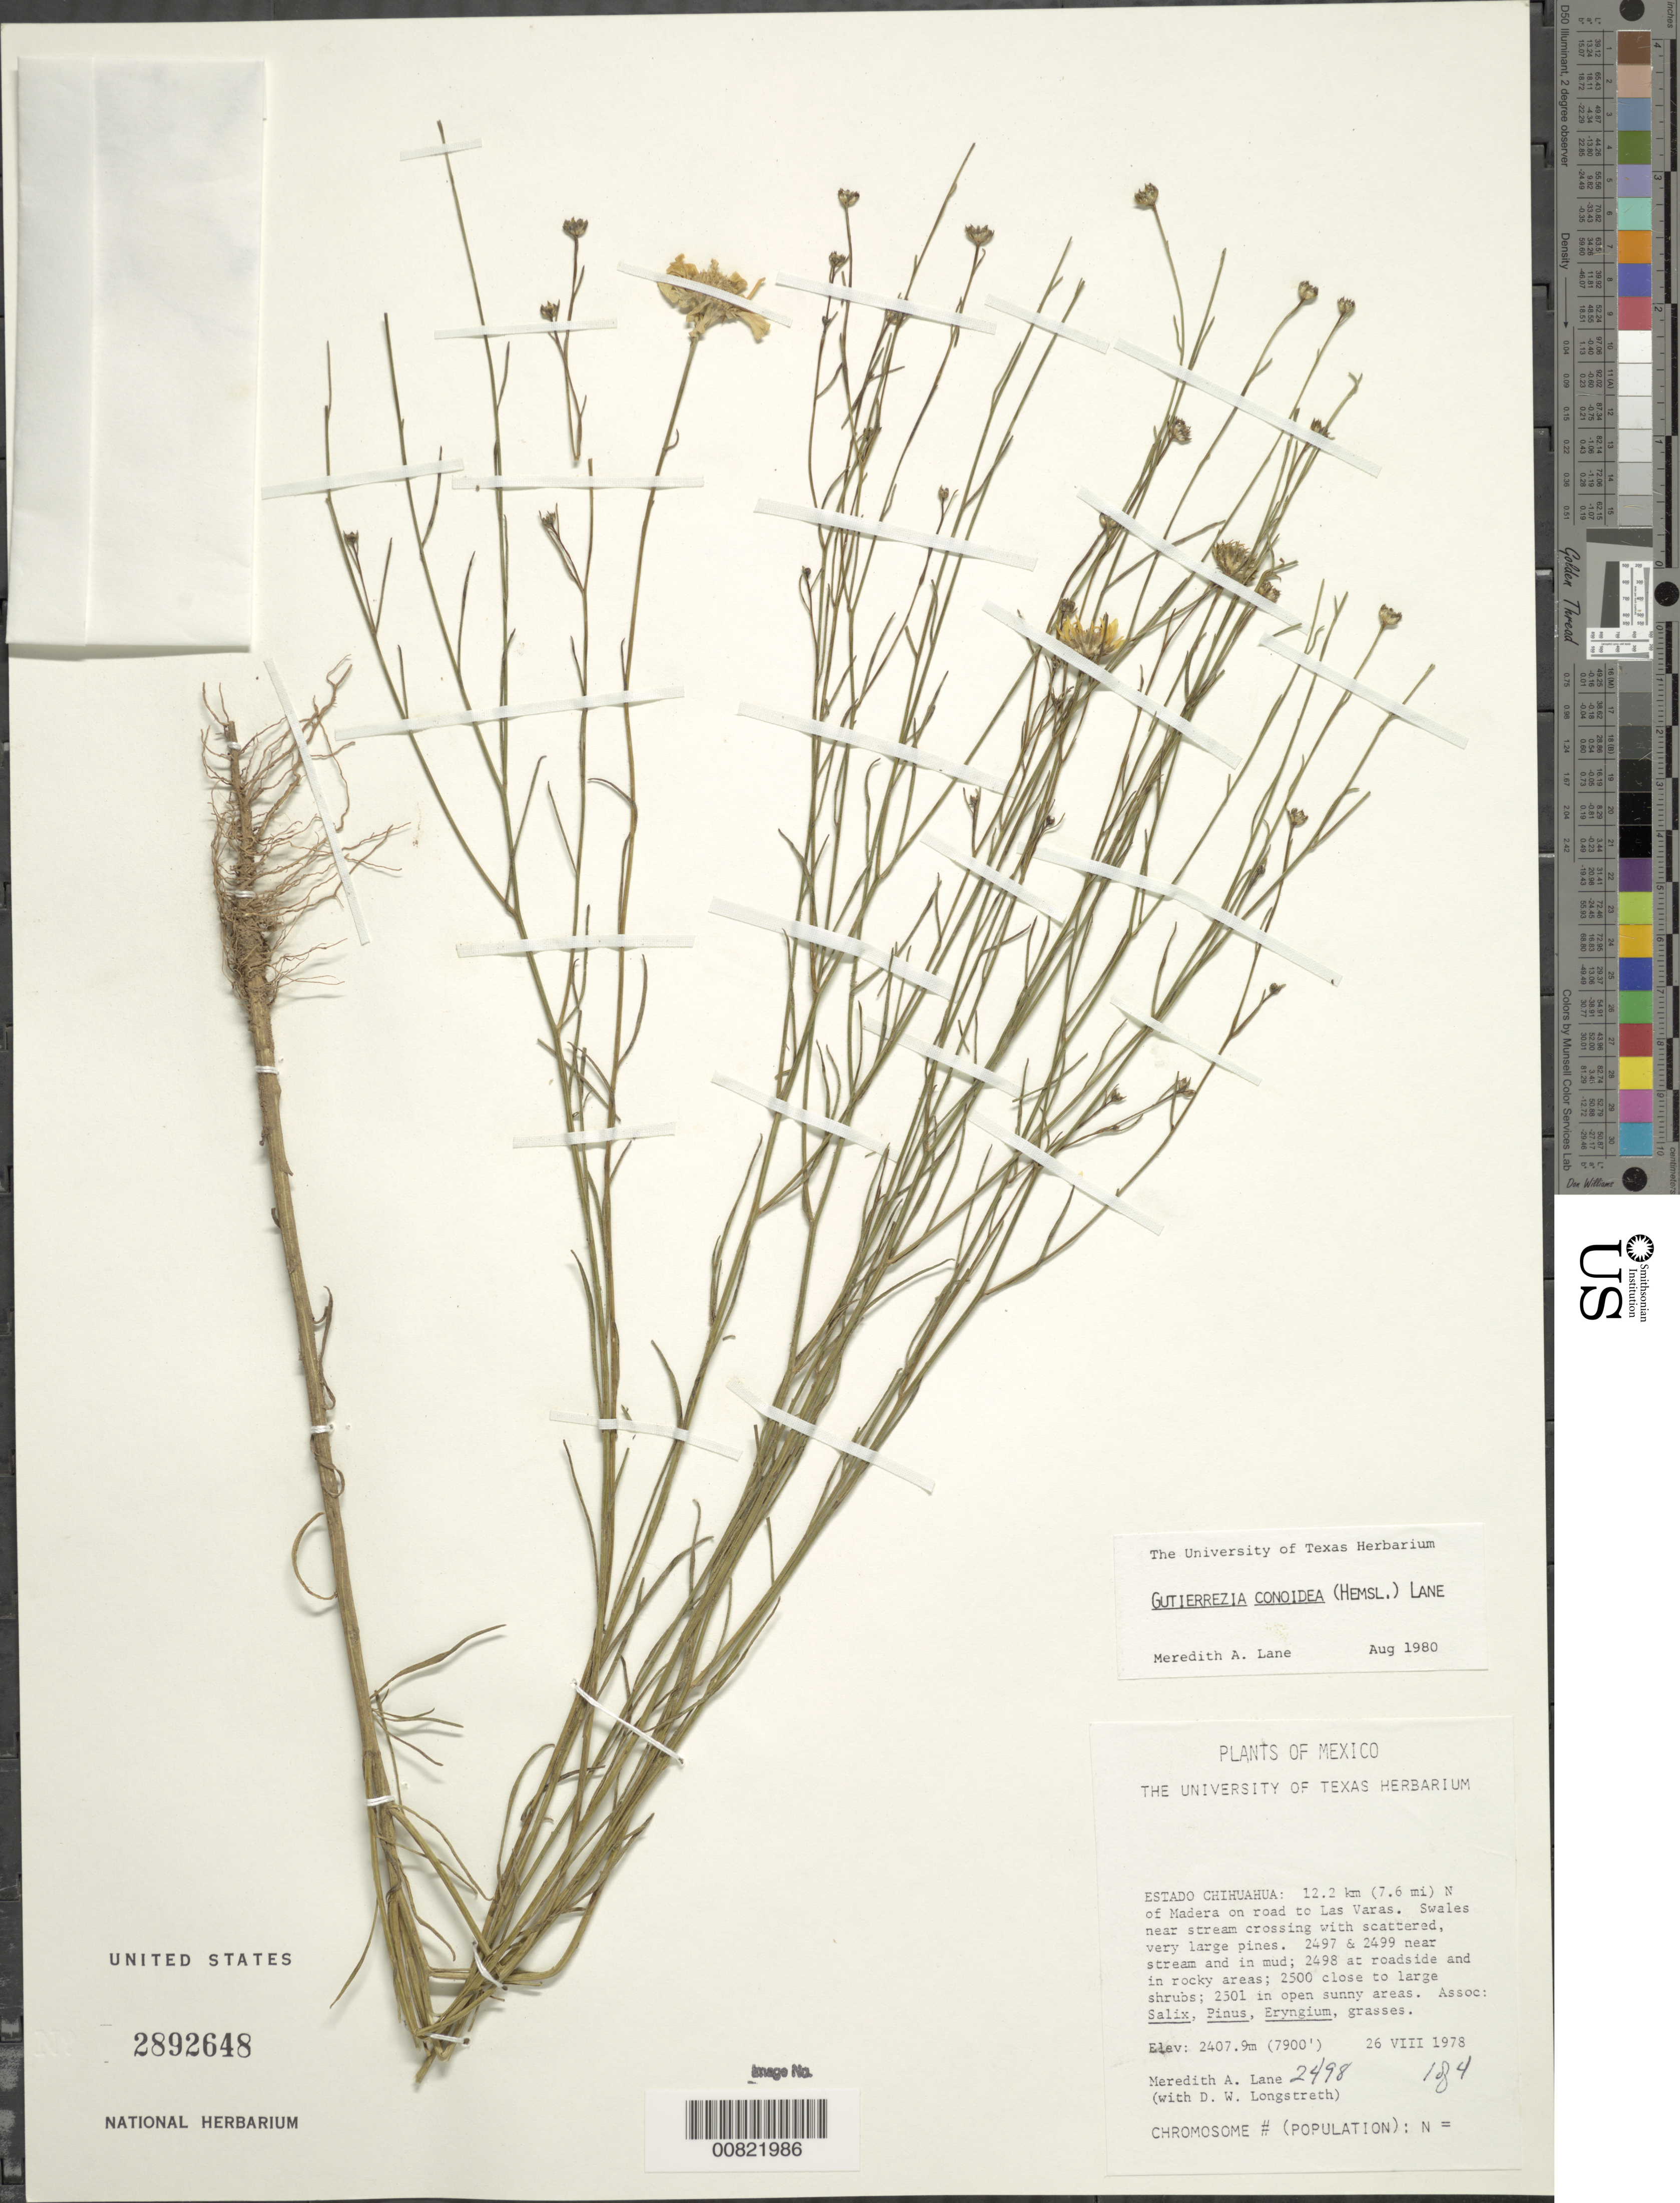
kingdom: Plantae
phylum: Tracheophyta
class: Magnoliopsida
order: Asterales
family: Asteraceae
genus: Gutierrezia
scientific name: Gutierrezia conoidea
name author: (Hemsl.) M.A. Lane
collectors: M. A. Lane & Longstreth, D. W.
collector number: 2498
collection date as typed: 26 Aug 1978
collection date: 1978-08-26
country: Mexico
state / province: Chihuahua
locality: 12.2 km (7.6 mi.) N of Madera on road to Las Varas.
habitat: Roadsides & rocky areas. Swales near stream crossing with scattered very large pines. Assoc: Salix, Pinus, Eryngium, grasses.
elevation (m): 2408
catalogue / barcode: US 2892648